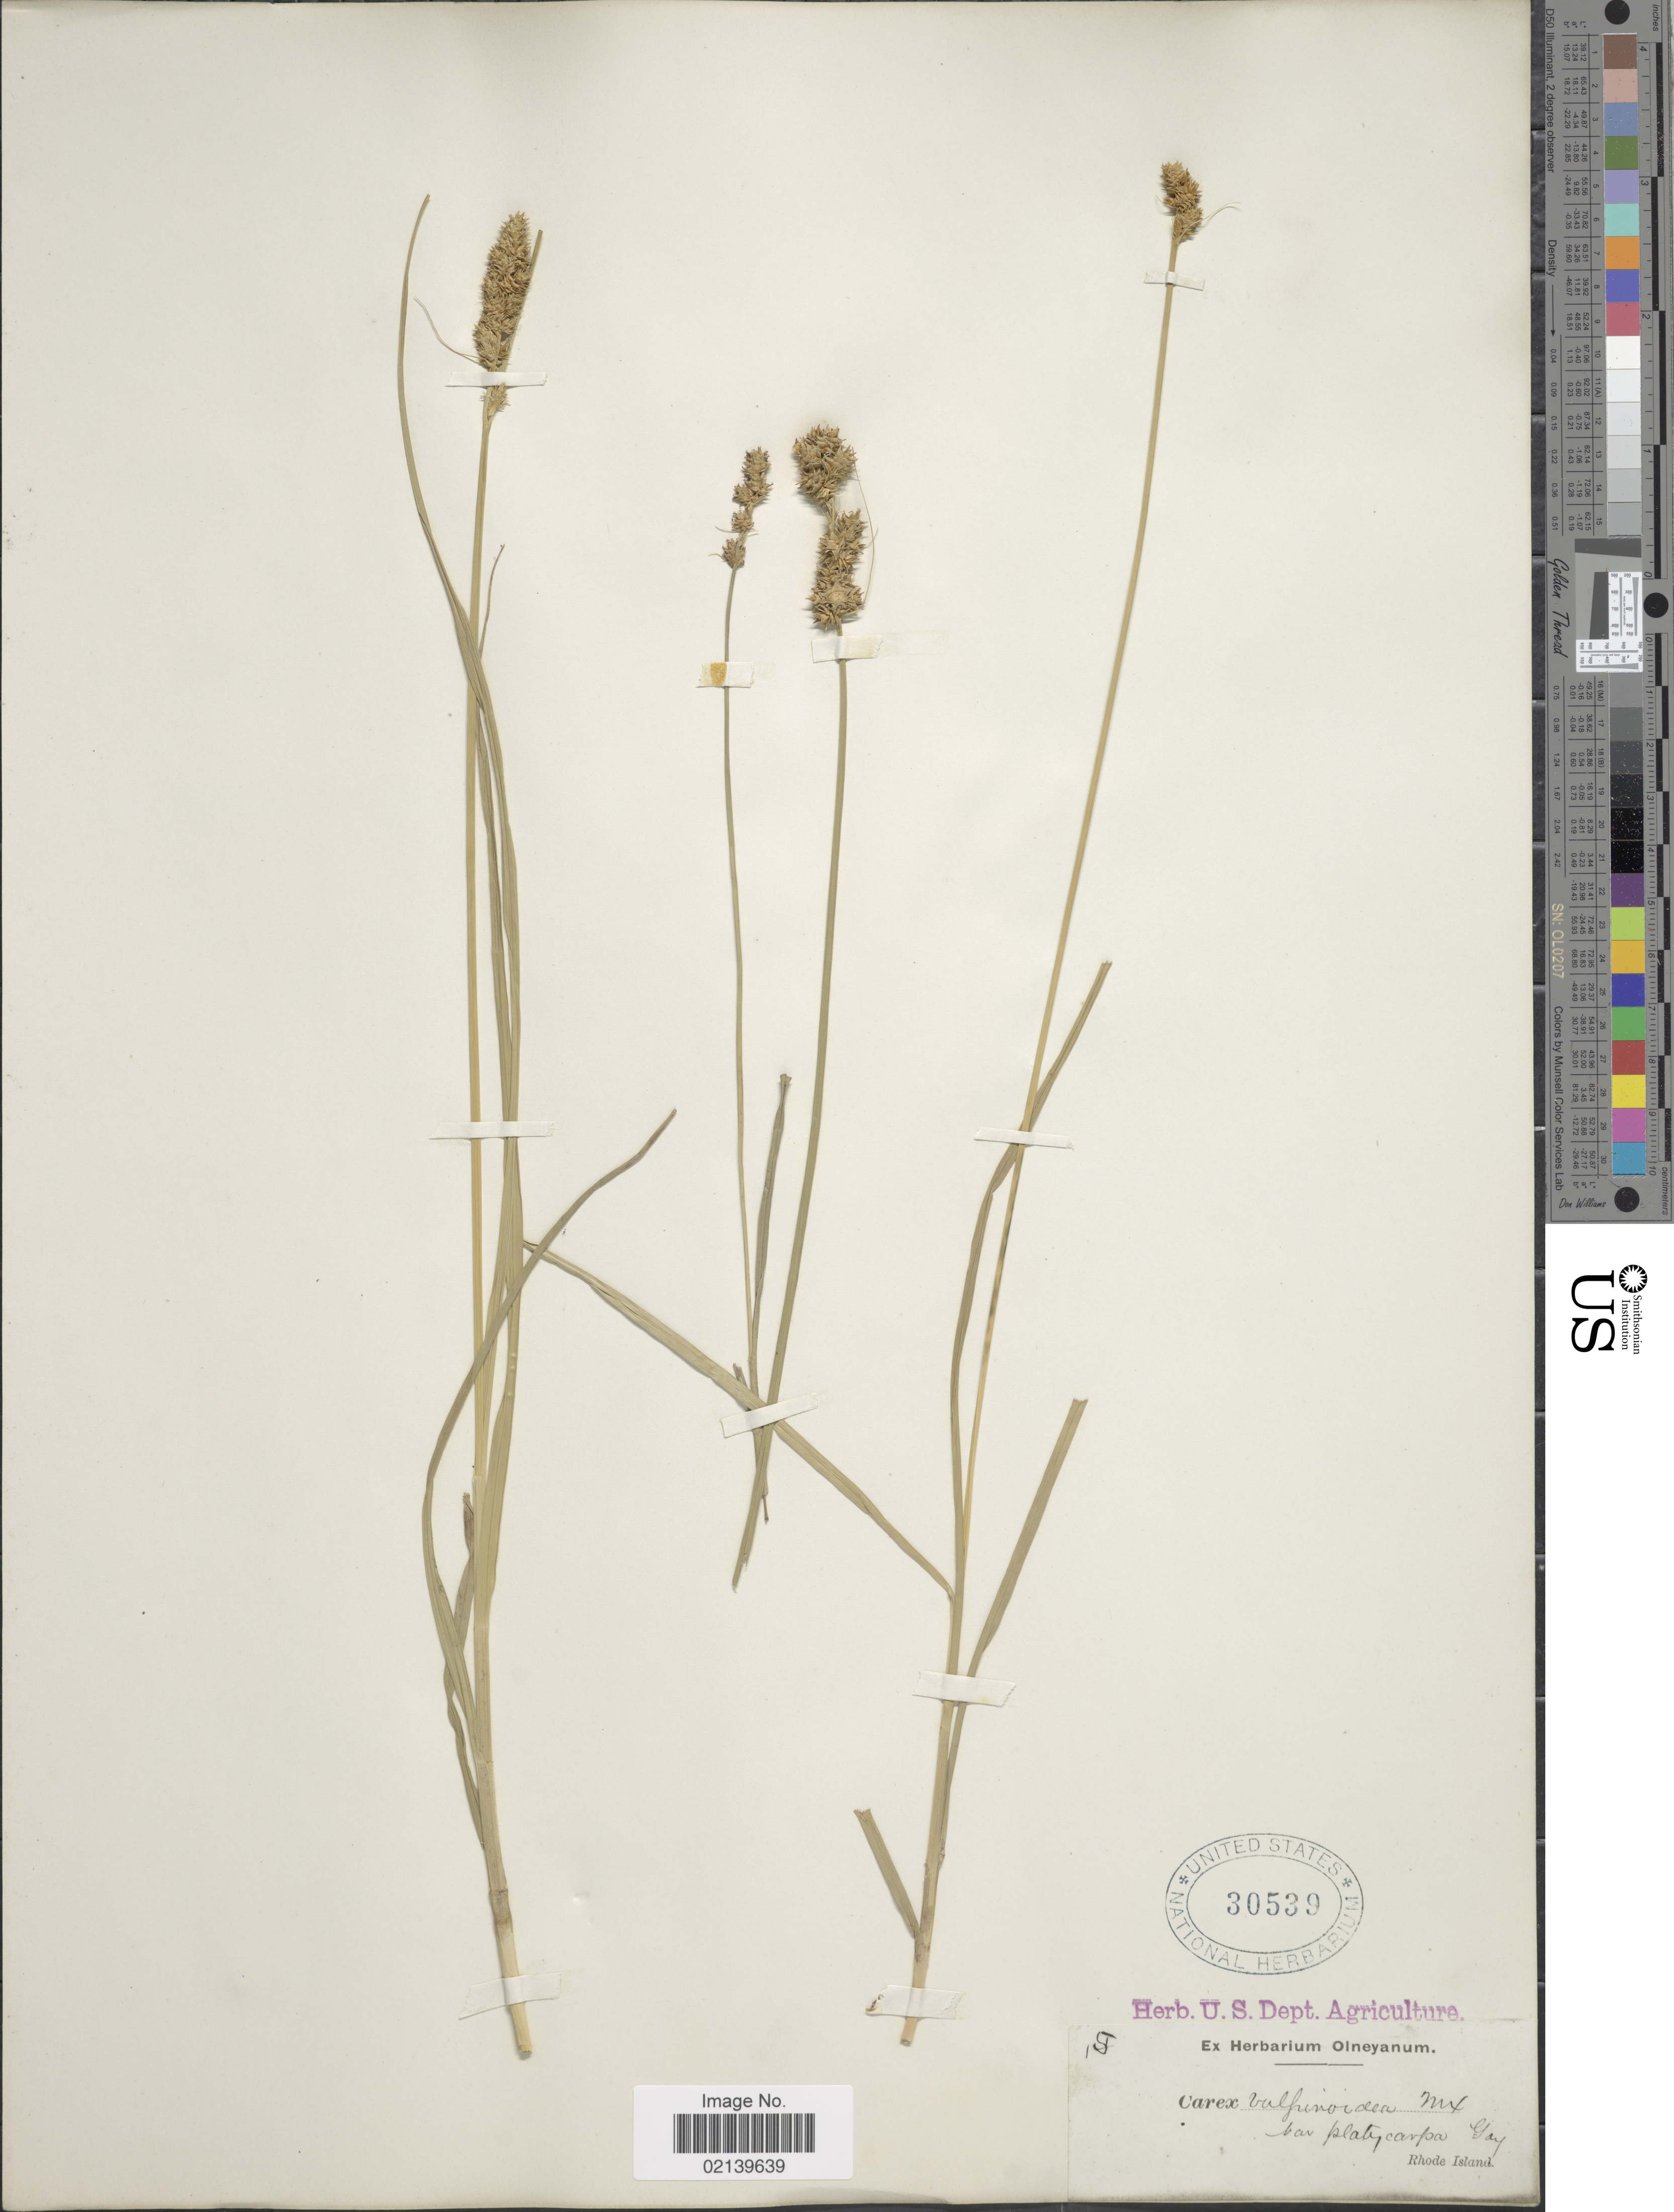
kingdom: Plantae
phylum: Tracheophyta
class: Liliopsida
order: Poales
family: Cyperaceae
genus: Carex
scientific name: Carex vulpinoidea Michx.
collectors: ex herb. Olneyanum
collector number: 5*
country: United States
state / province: Rhode Island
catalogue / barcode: US 30539